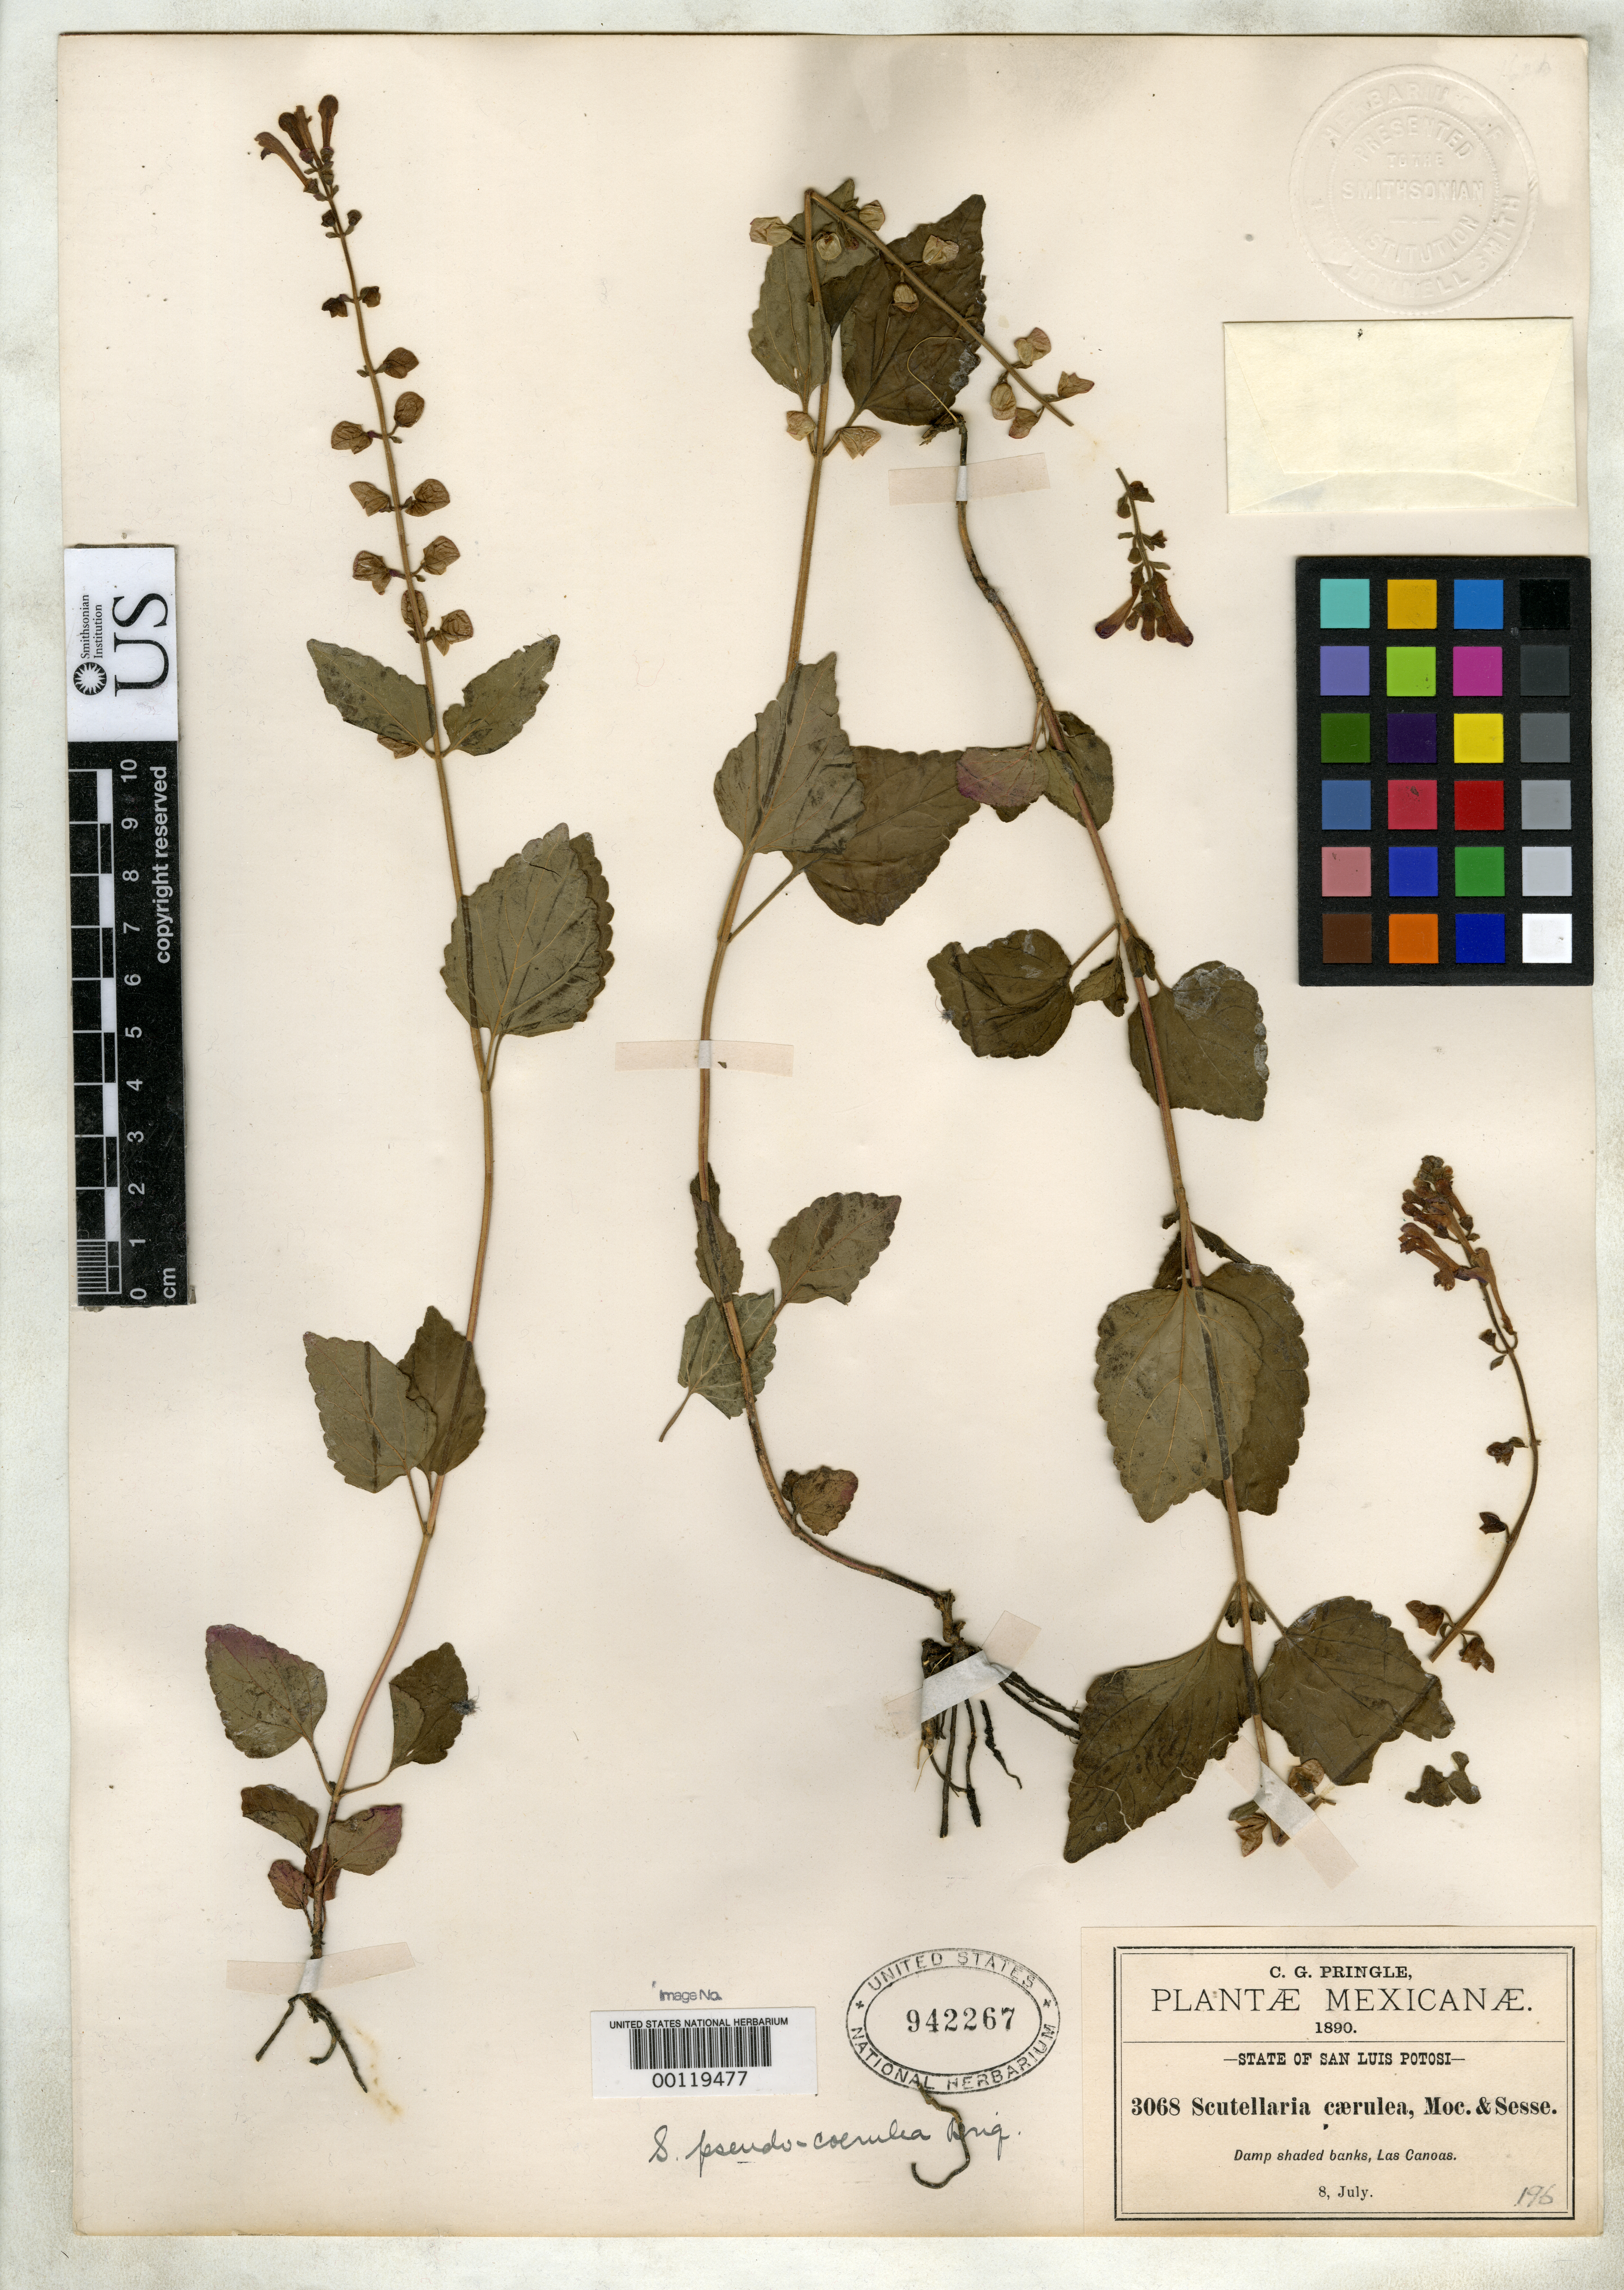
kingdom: Plantae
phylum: Tracheophyta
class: Magnoliopsida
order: Lamiales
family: Lamiaceae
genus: Scutellaria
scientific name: Scutellaria pseudocoerulea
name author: Briq.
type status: Isotype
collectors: C. G. Pringle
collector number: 3068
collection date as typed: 08 Jul 1890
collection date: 1890-07-08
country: Mexico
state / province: San Luis Potosi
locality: Las Canoas.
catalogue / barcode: US 942267